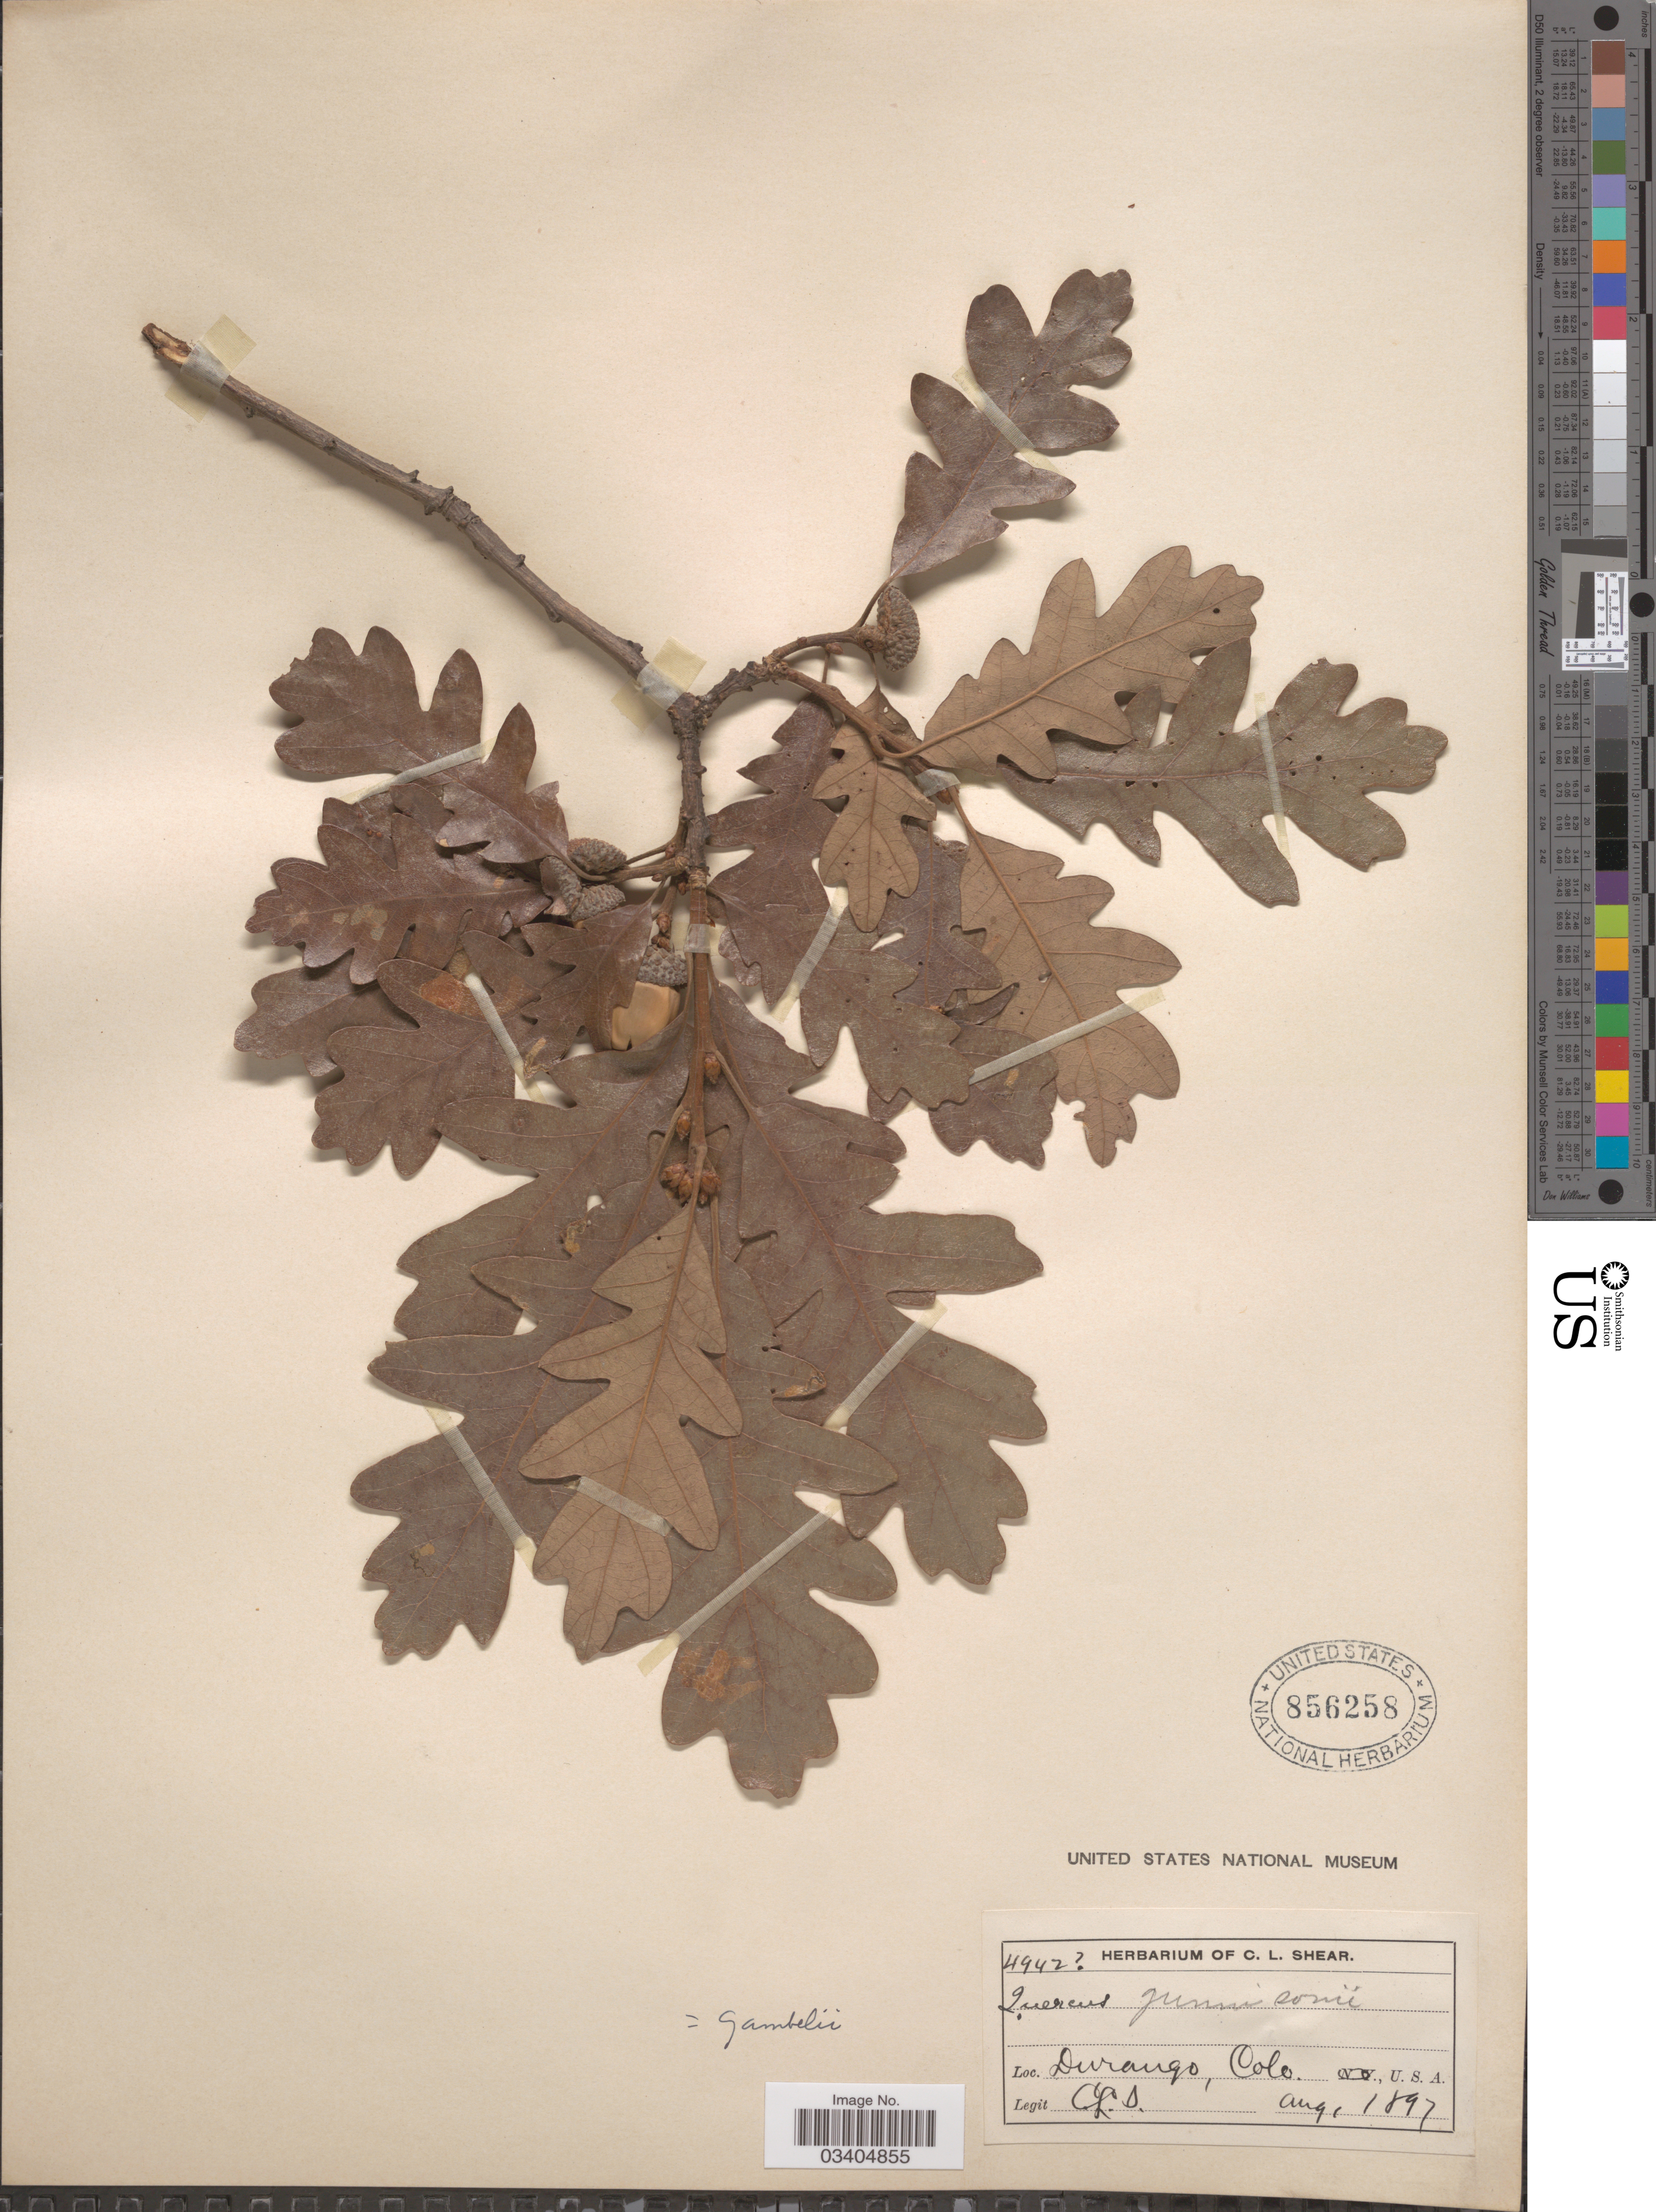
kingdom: Plantae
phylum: Tracheophyta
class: Magnoliopsida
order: Fagales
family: Fagaceae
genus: Quercus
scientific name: Quercus gambelii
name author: Nutt.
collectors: C. L. Shear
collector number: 4942?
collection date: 1897-08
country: United States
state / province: Colorado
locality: Durango.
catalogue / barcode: US 856258